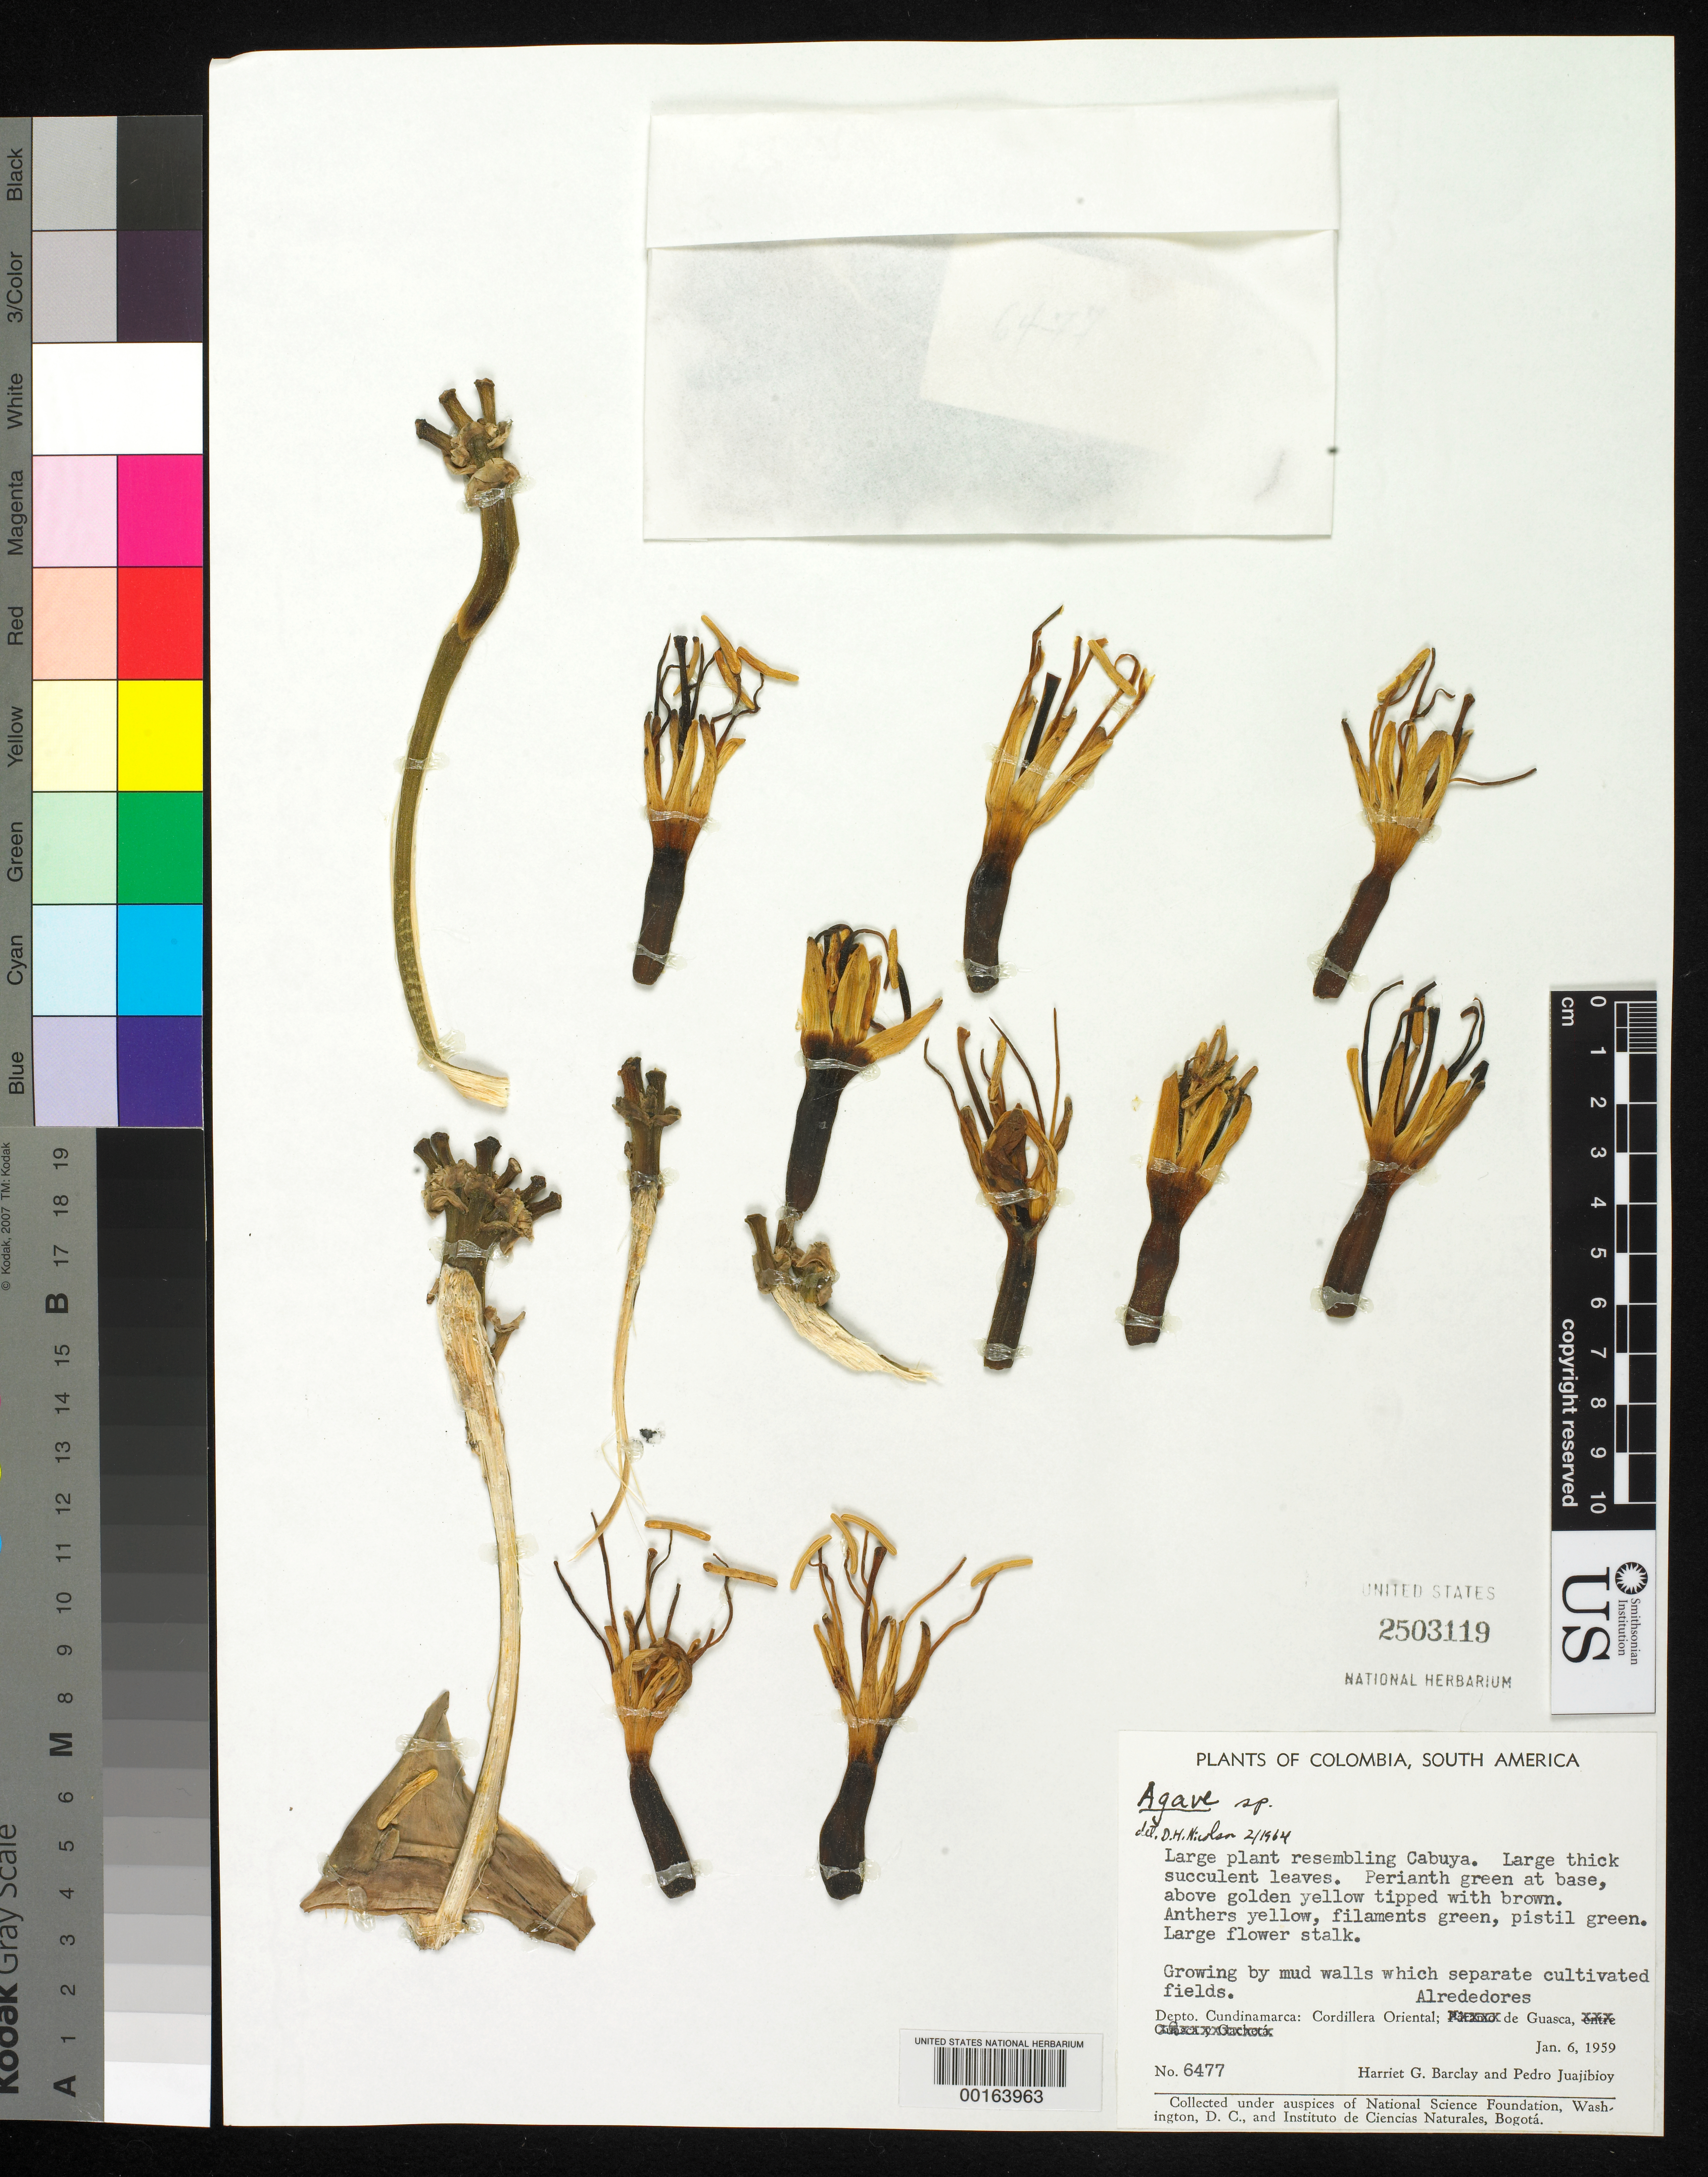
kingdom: Plantae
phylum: Tracheophyta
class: Liliopsida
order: Asparagales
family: Asparagaceae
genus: Agave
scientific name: Agave sp.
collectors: H. G. Barclay & P. Juajibioy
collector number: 6477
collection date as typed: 06 Jan 1959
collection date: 1959-01-06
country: Colombia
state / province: Cundinamarca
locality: Cordillera Oriental; Guasca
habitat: Growing by mud walls which separate cultivated fields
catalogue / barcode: US 2503119